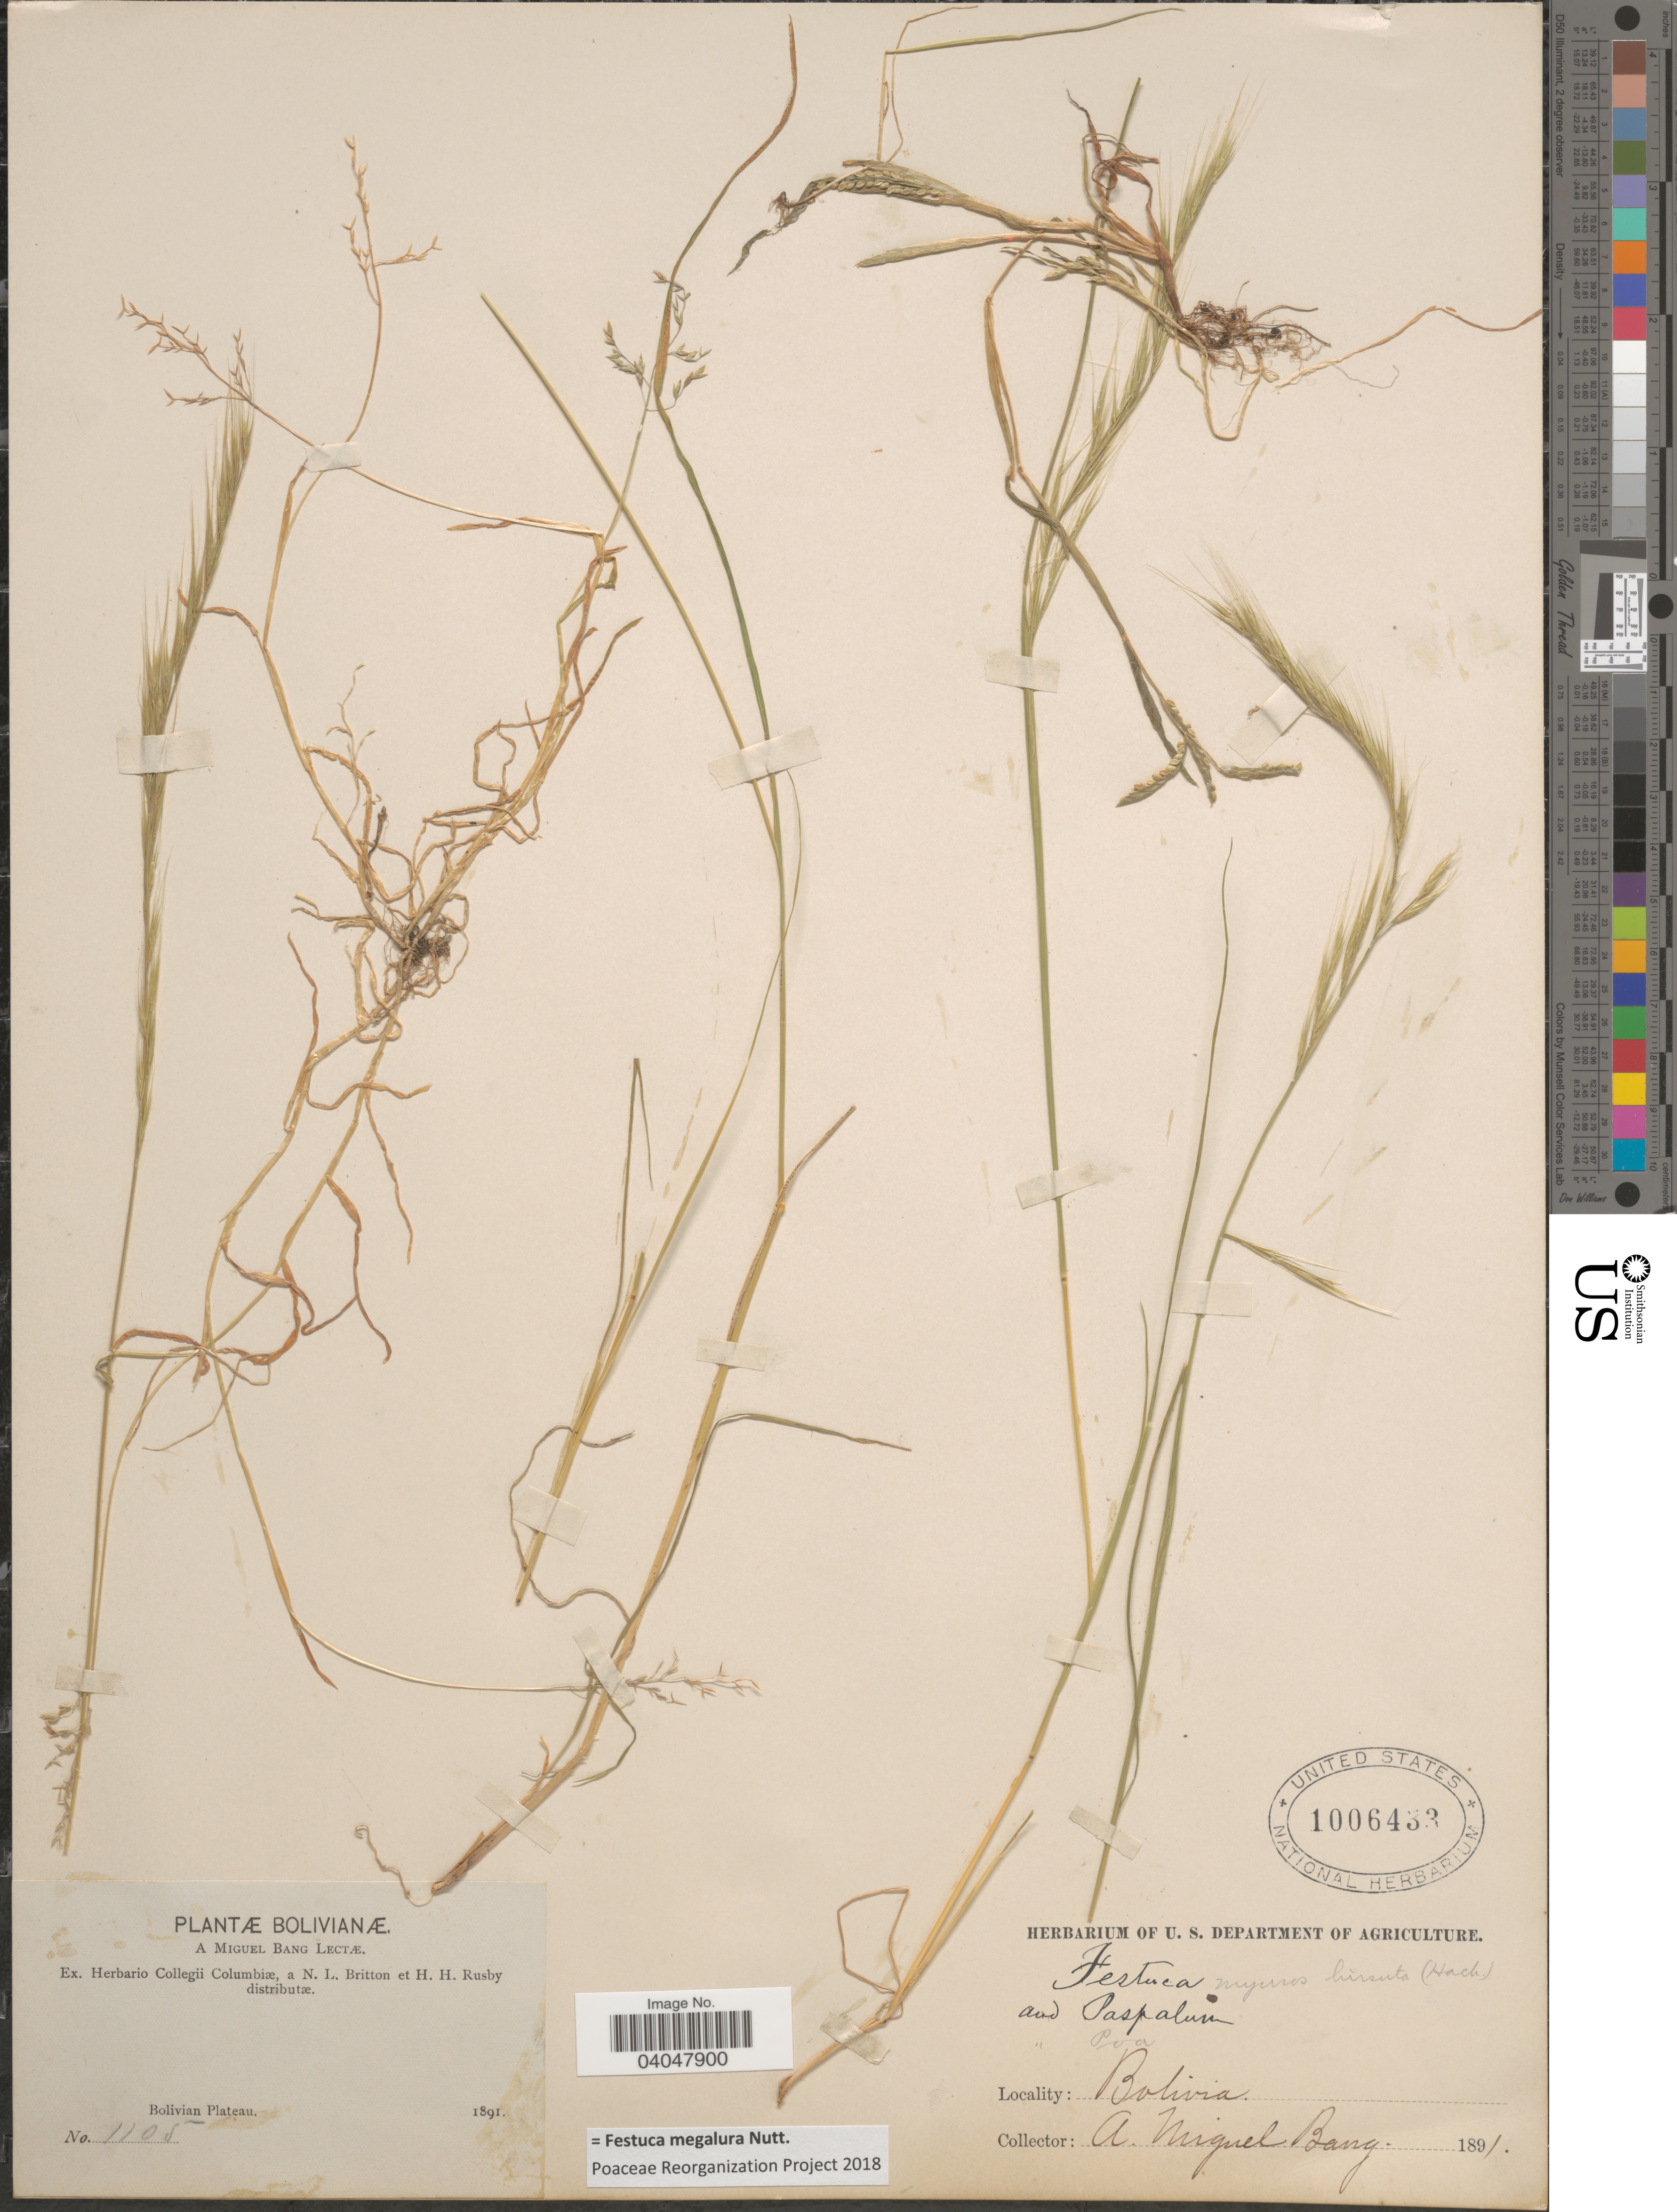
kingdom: Plantae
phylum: Tracheophyta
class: Liliopsida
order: Poales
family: Poaceae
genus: Festuca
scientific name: Festuca megalura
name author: Nutt.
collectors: M. Bang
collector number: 1105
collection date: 1891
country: Bolivia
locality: Bolivian Plateau.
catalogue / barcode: US 1006433